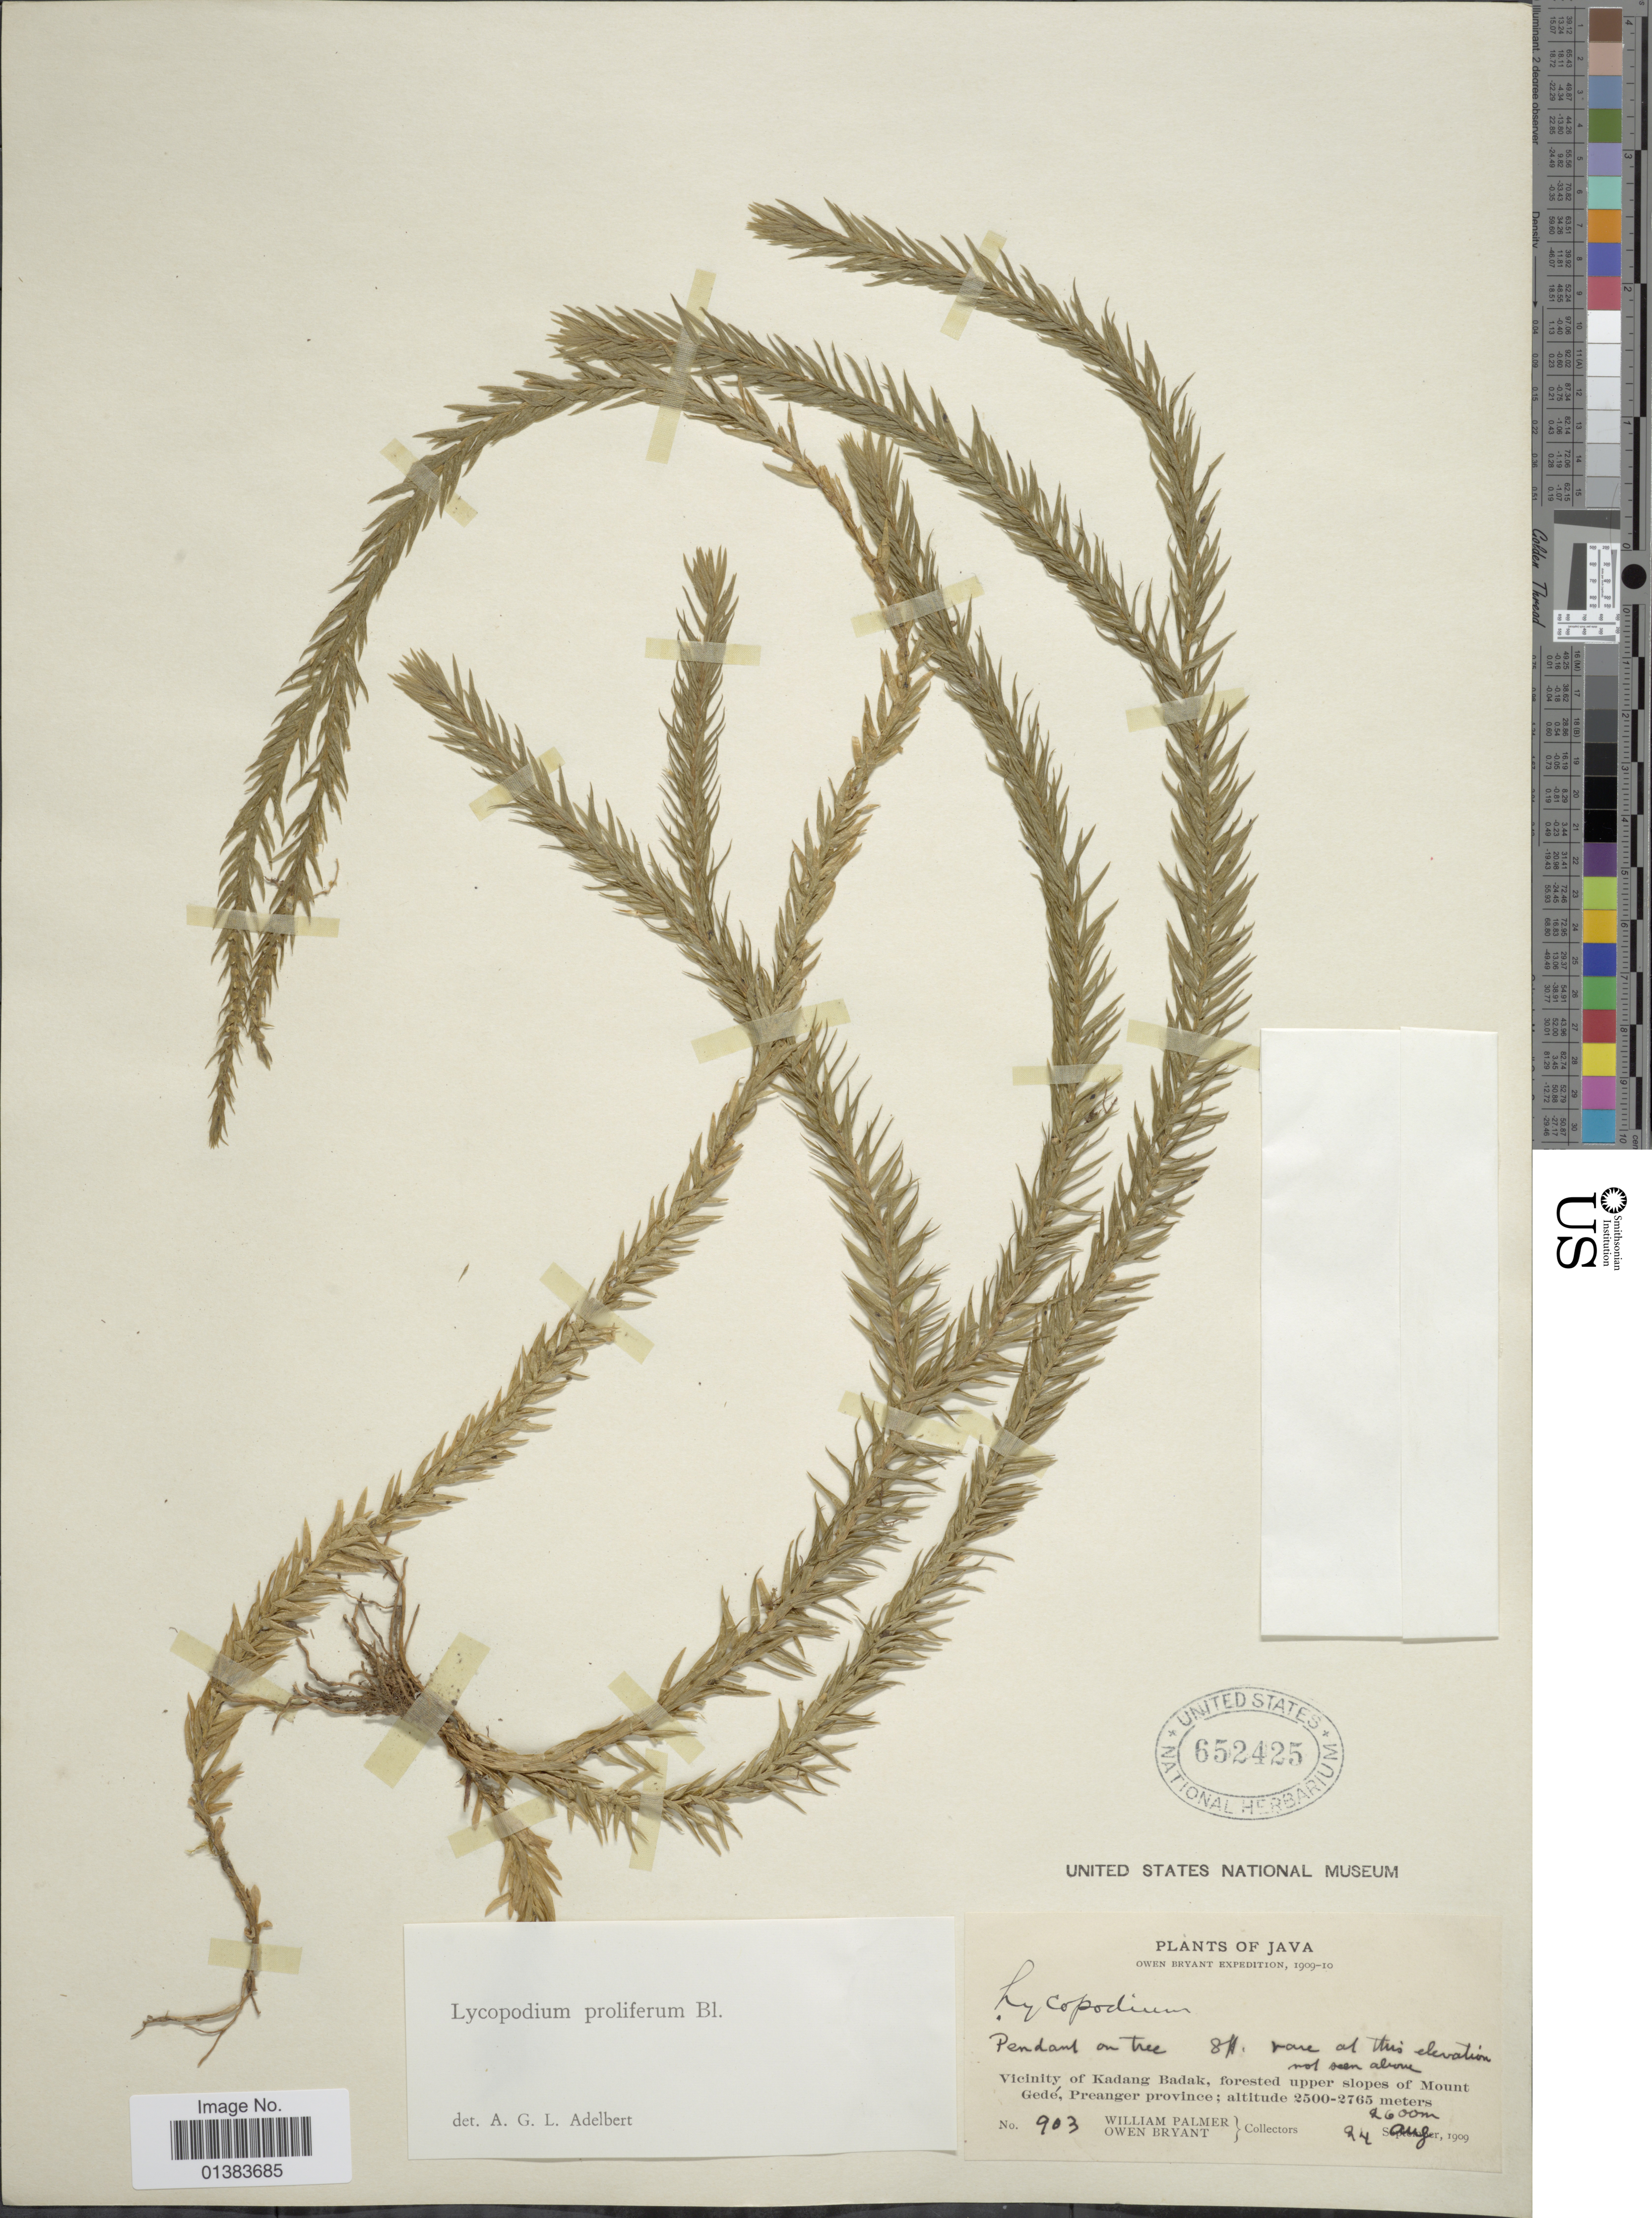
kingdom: Plantae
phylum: Tracheophyta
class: Lycopodiopsida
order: Lycopodiales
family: Lycopodiaceae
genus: Phlegmariurus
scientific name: Phlegmariurus proliferus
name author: (Blume) A. R. Field & Bostock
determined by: Field, A. R.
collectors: W. Palmer & O. Bryant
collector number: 903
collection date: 1909-08-24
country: Indonesia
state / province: Java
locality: Vicinity of Kadang Badak, forested upper slopes of Mount Gedé, Preanger province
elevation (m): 2600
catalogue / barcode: US 652425